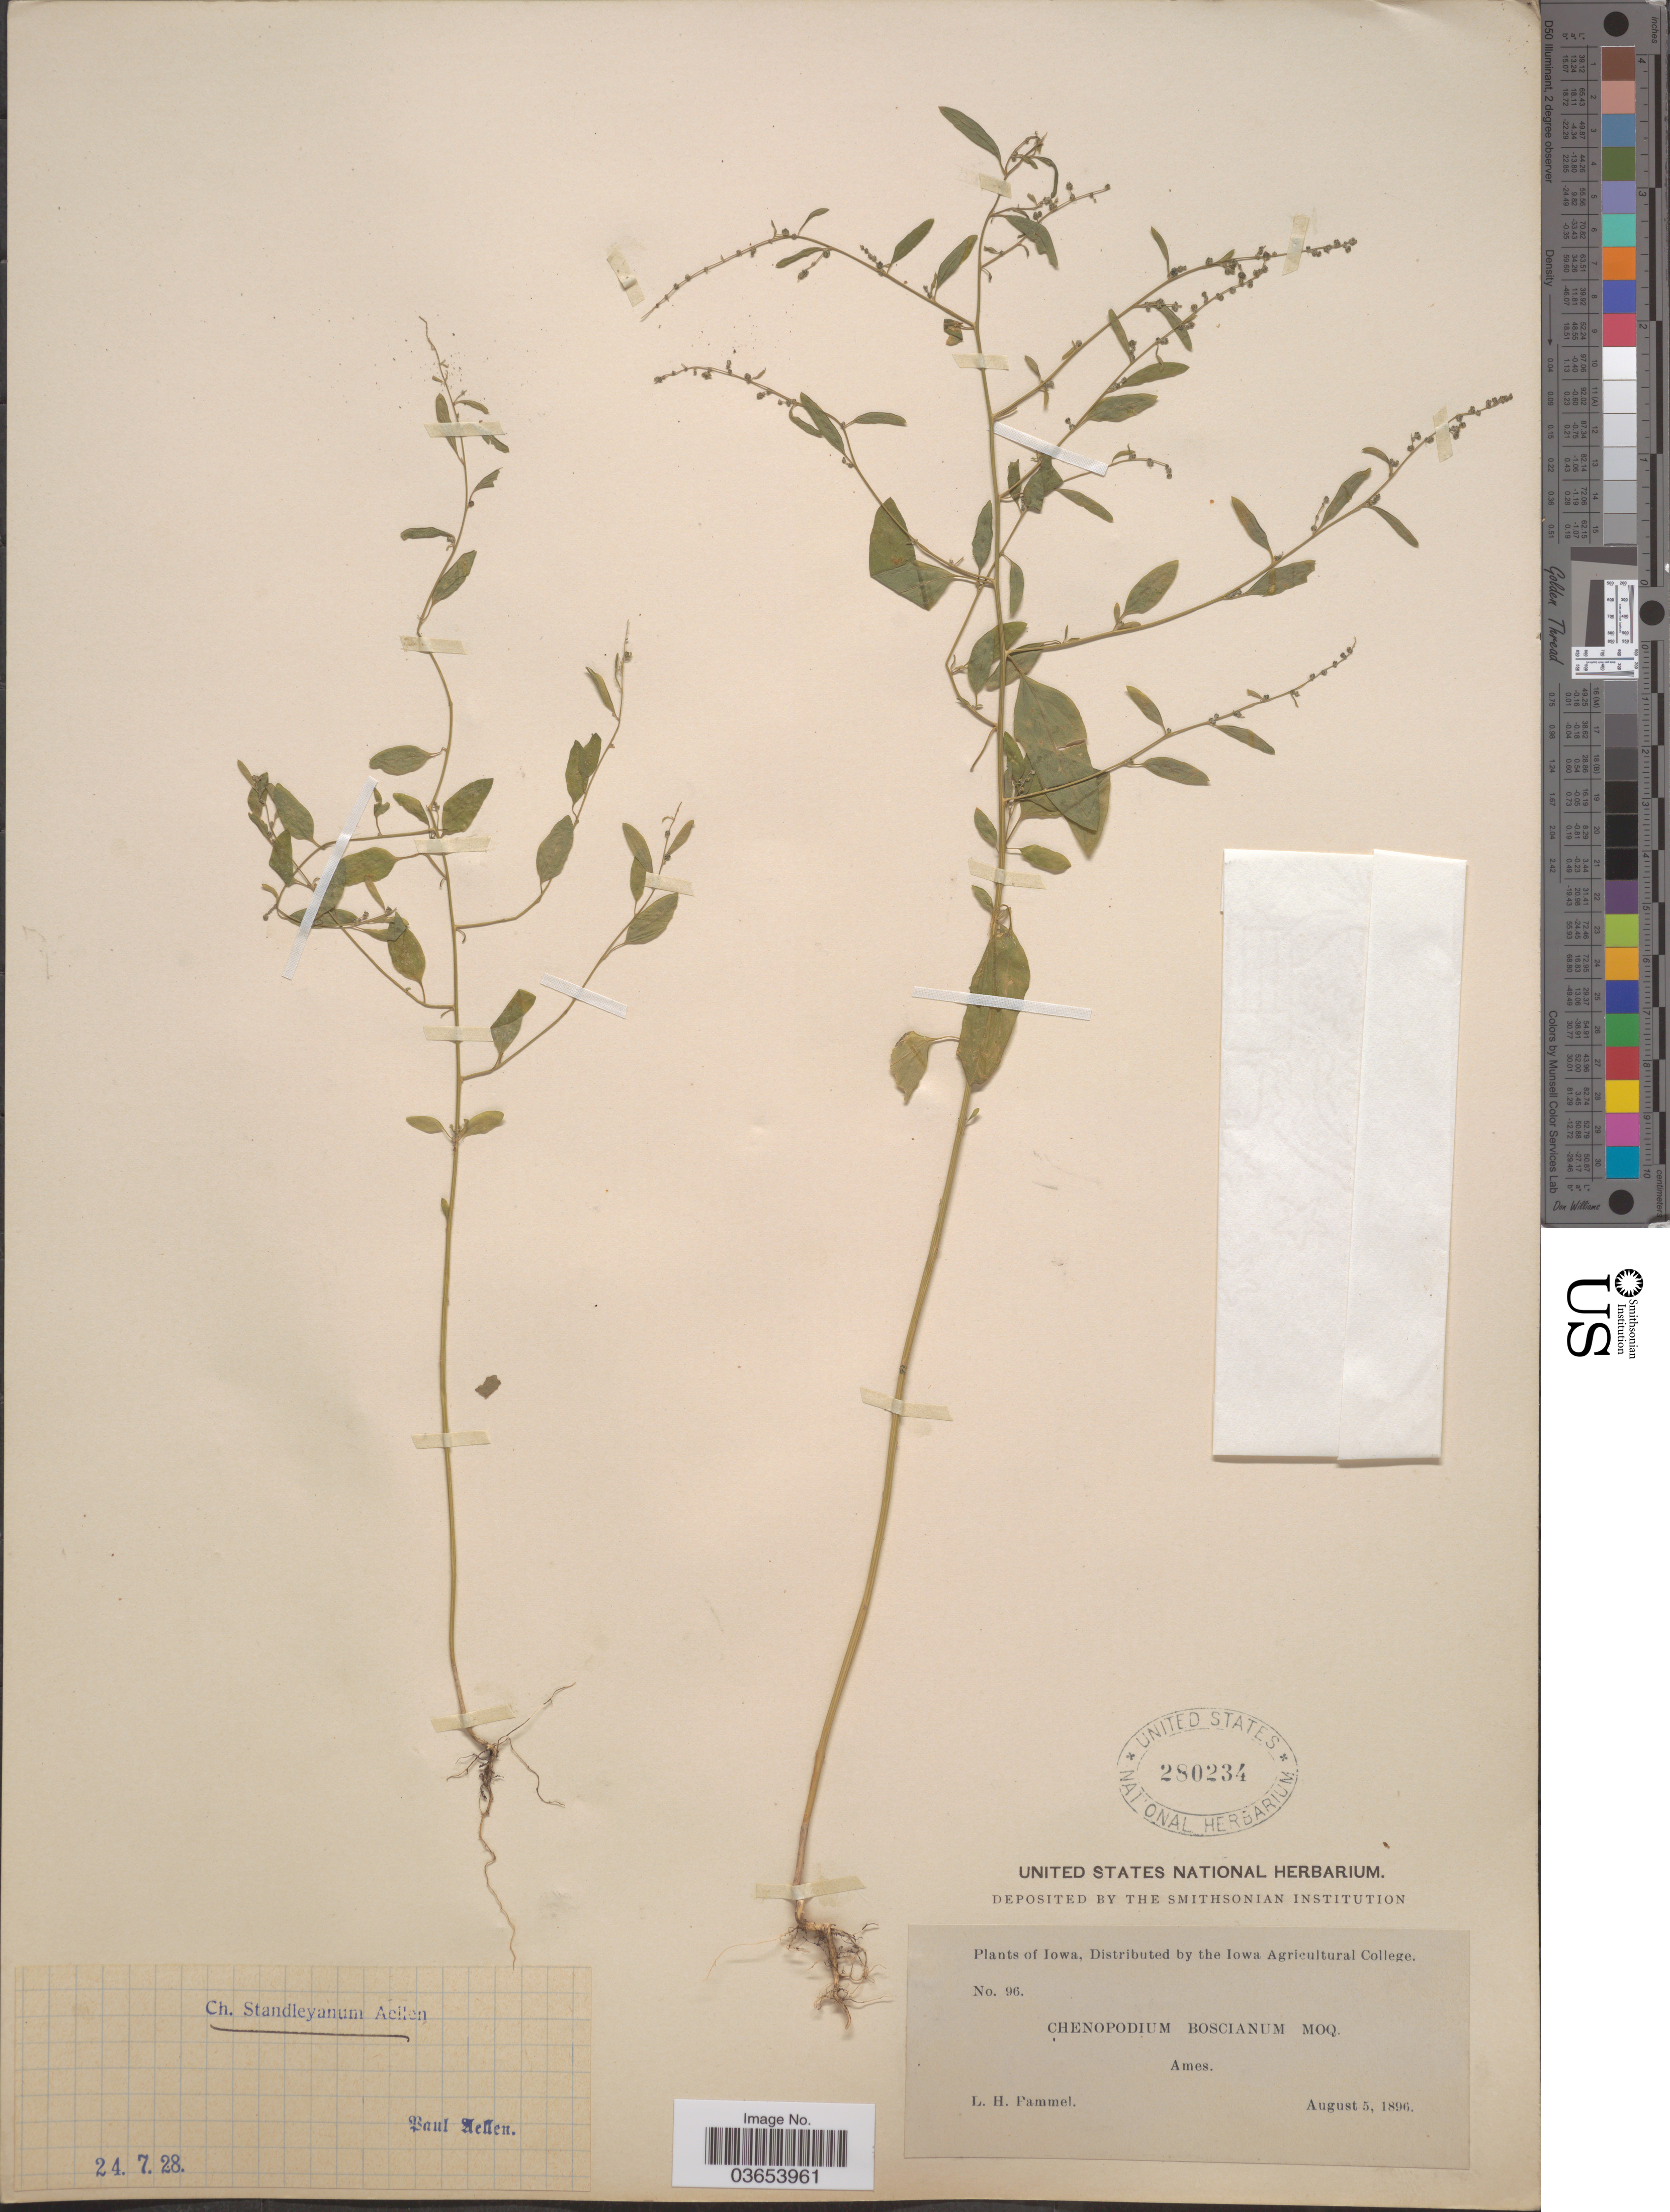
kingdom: Plantae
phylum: Tracheophyta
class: Magnoliopsida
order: Caryophyllales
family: Amaranthaceae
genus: Chenopodium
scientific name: Chenopodium standleyanum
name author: Aellen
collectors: L. Pammel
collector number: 96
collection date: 1896-08-05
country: United States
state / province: Iowa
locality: Ames.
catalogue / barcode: US 280234